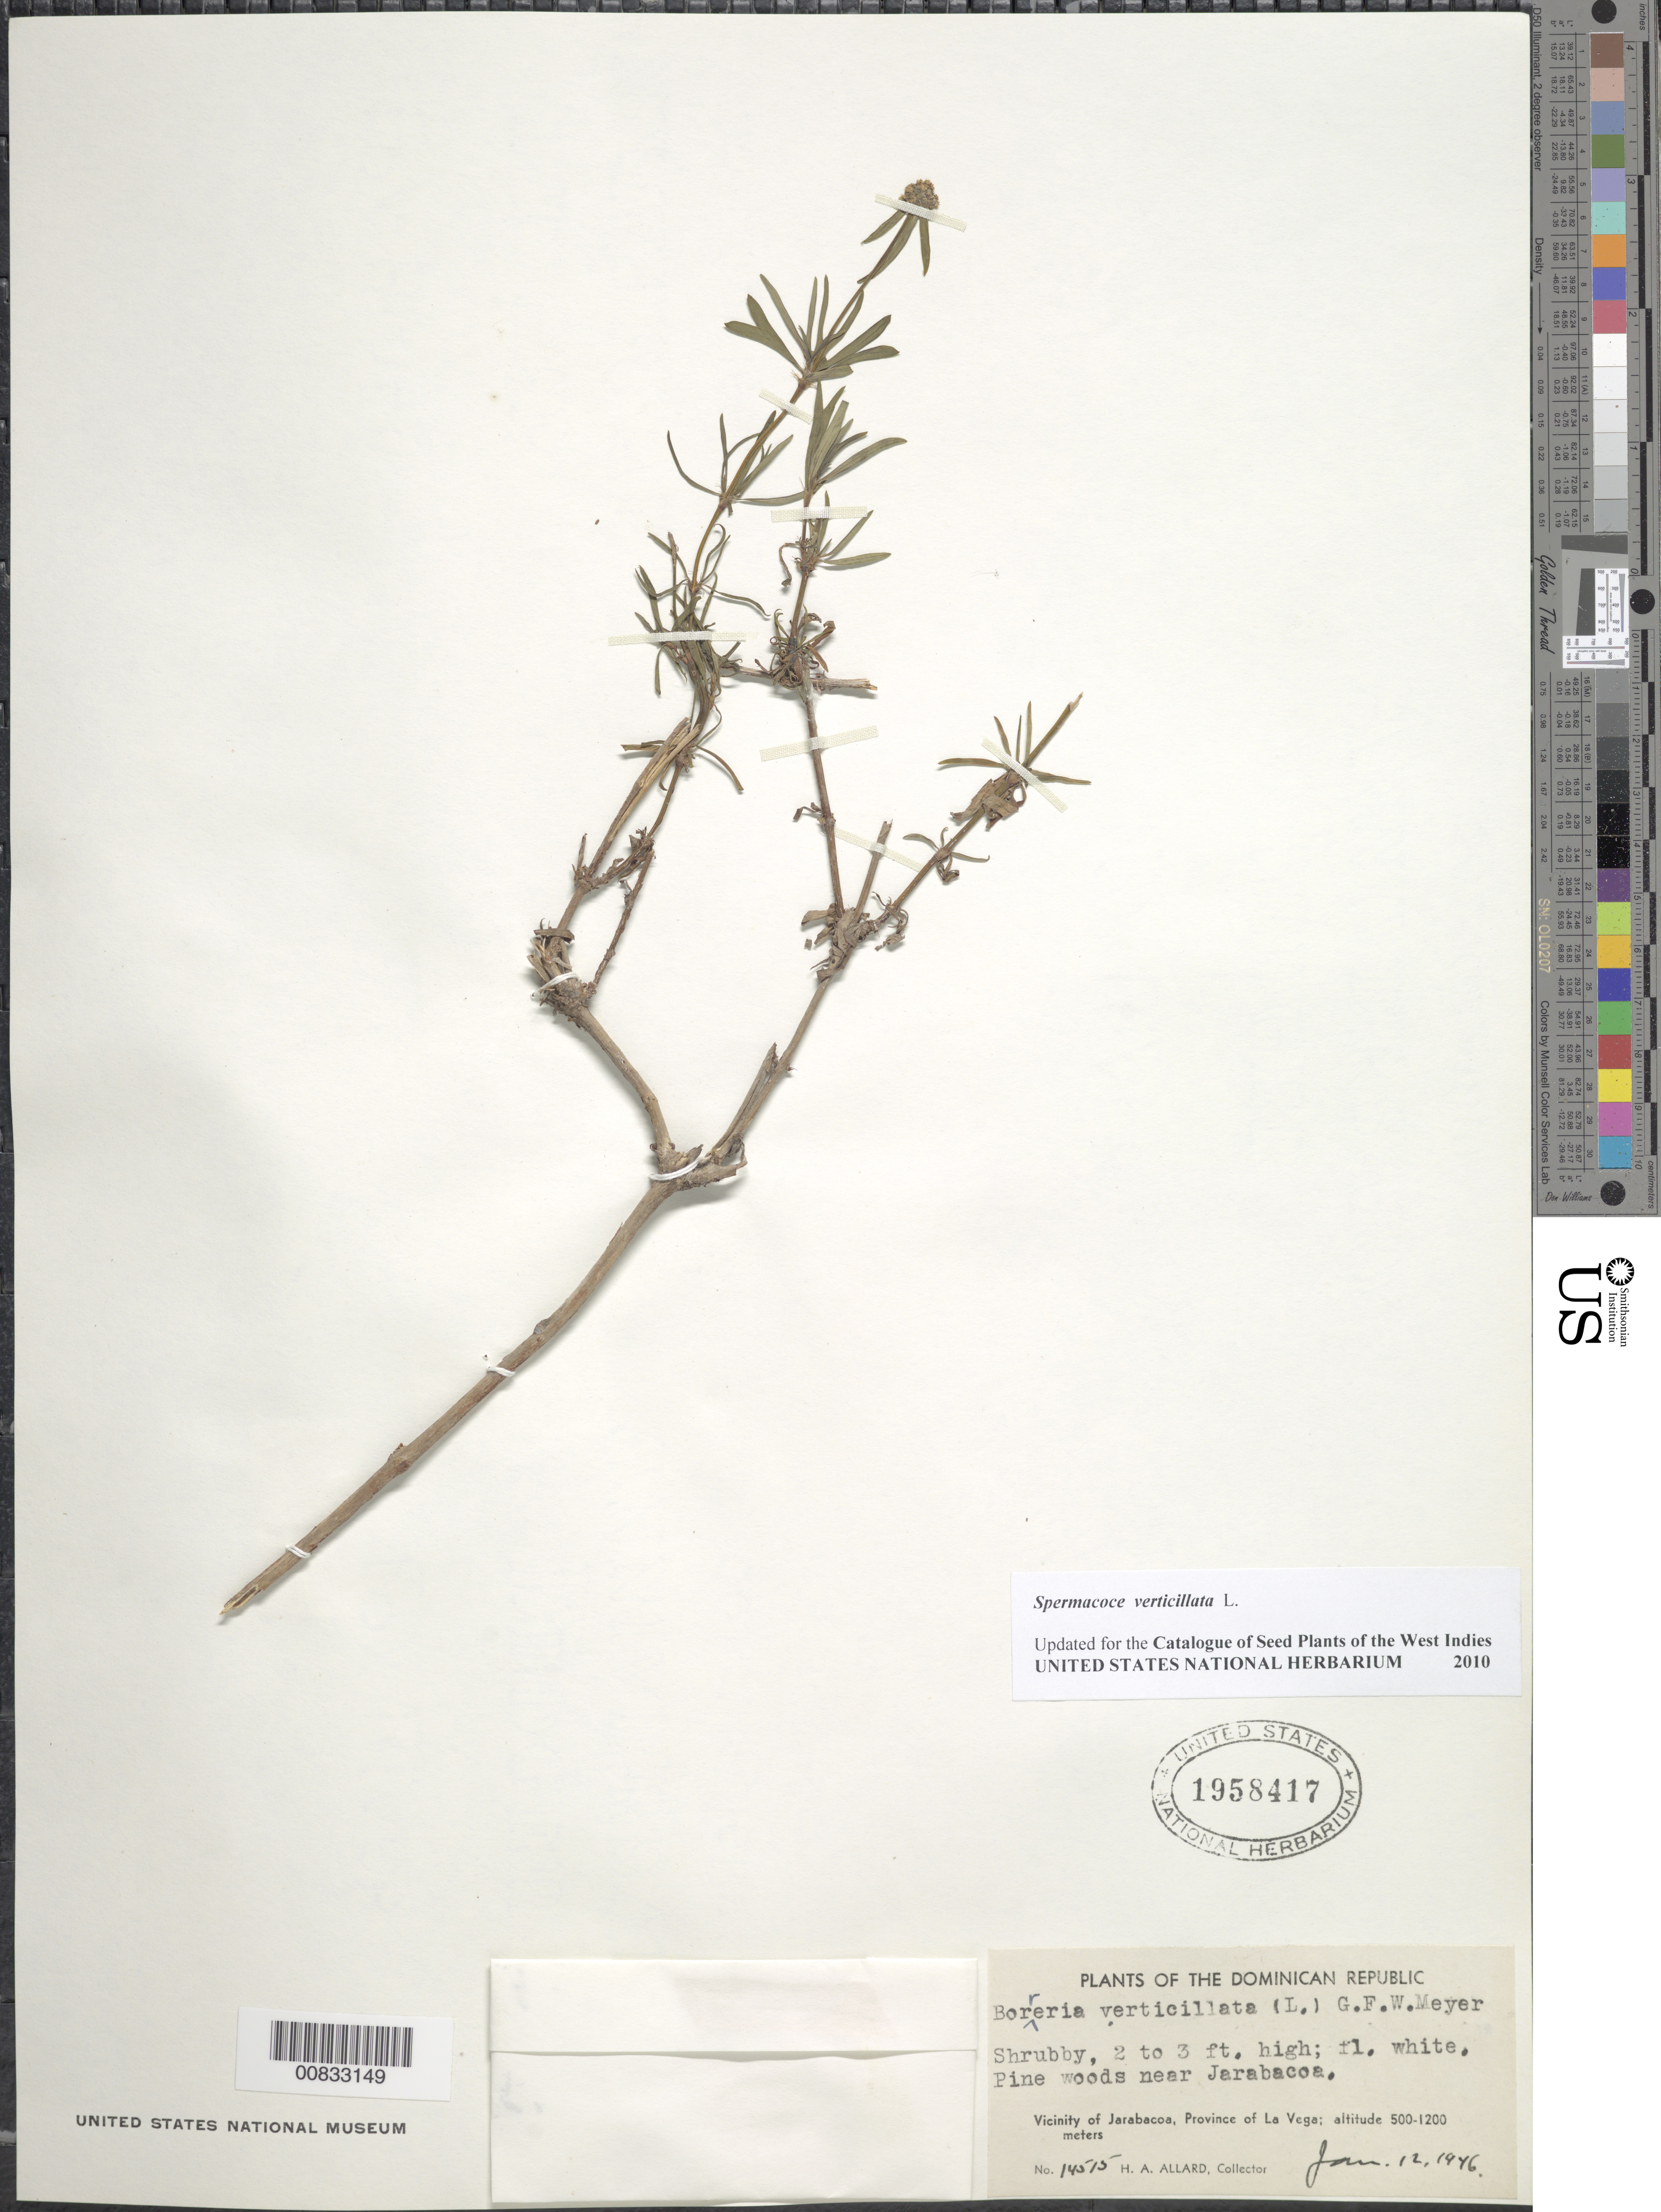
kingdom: Plantae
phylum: Tracheophyta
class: Magnoliopsida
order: Gentianales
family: Rubiaceae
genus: Spermacoce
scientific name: Spermacoce verticillata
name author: L.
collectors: H. A. Allard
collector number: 14515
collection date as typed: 12 Jan 1946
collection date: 1946-01-12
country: Dominican Republic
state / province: La Vega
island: Hispaniola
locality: Vicinity of Jarabacoa, near town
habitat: Pine woods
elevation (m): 500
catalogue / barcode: US 1958417